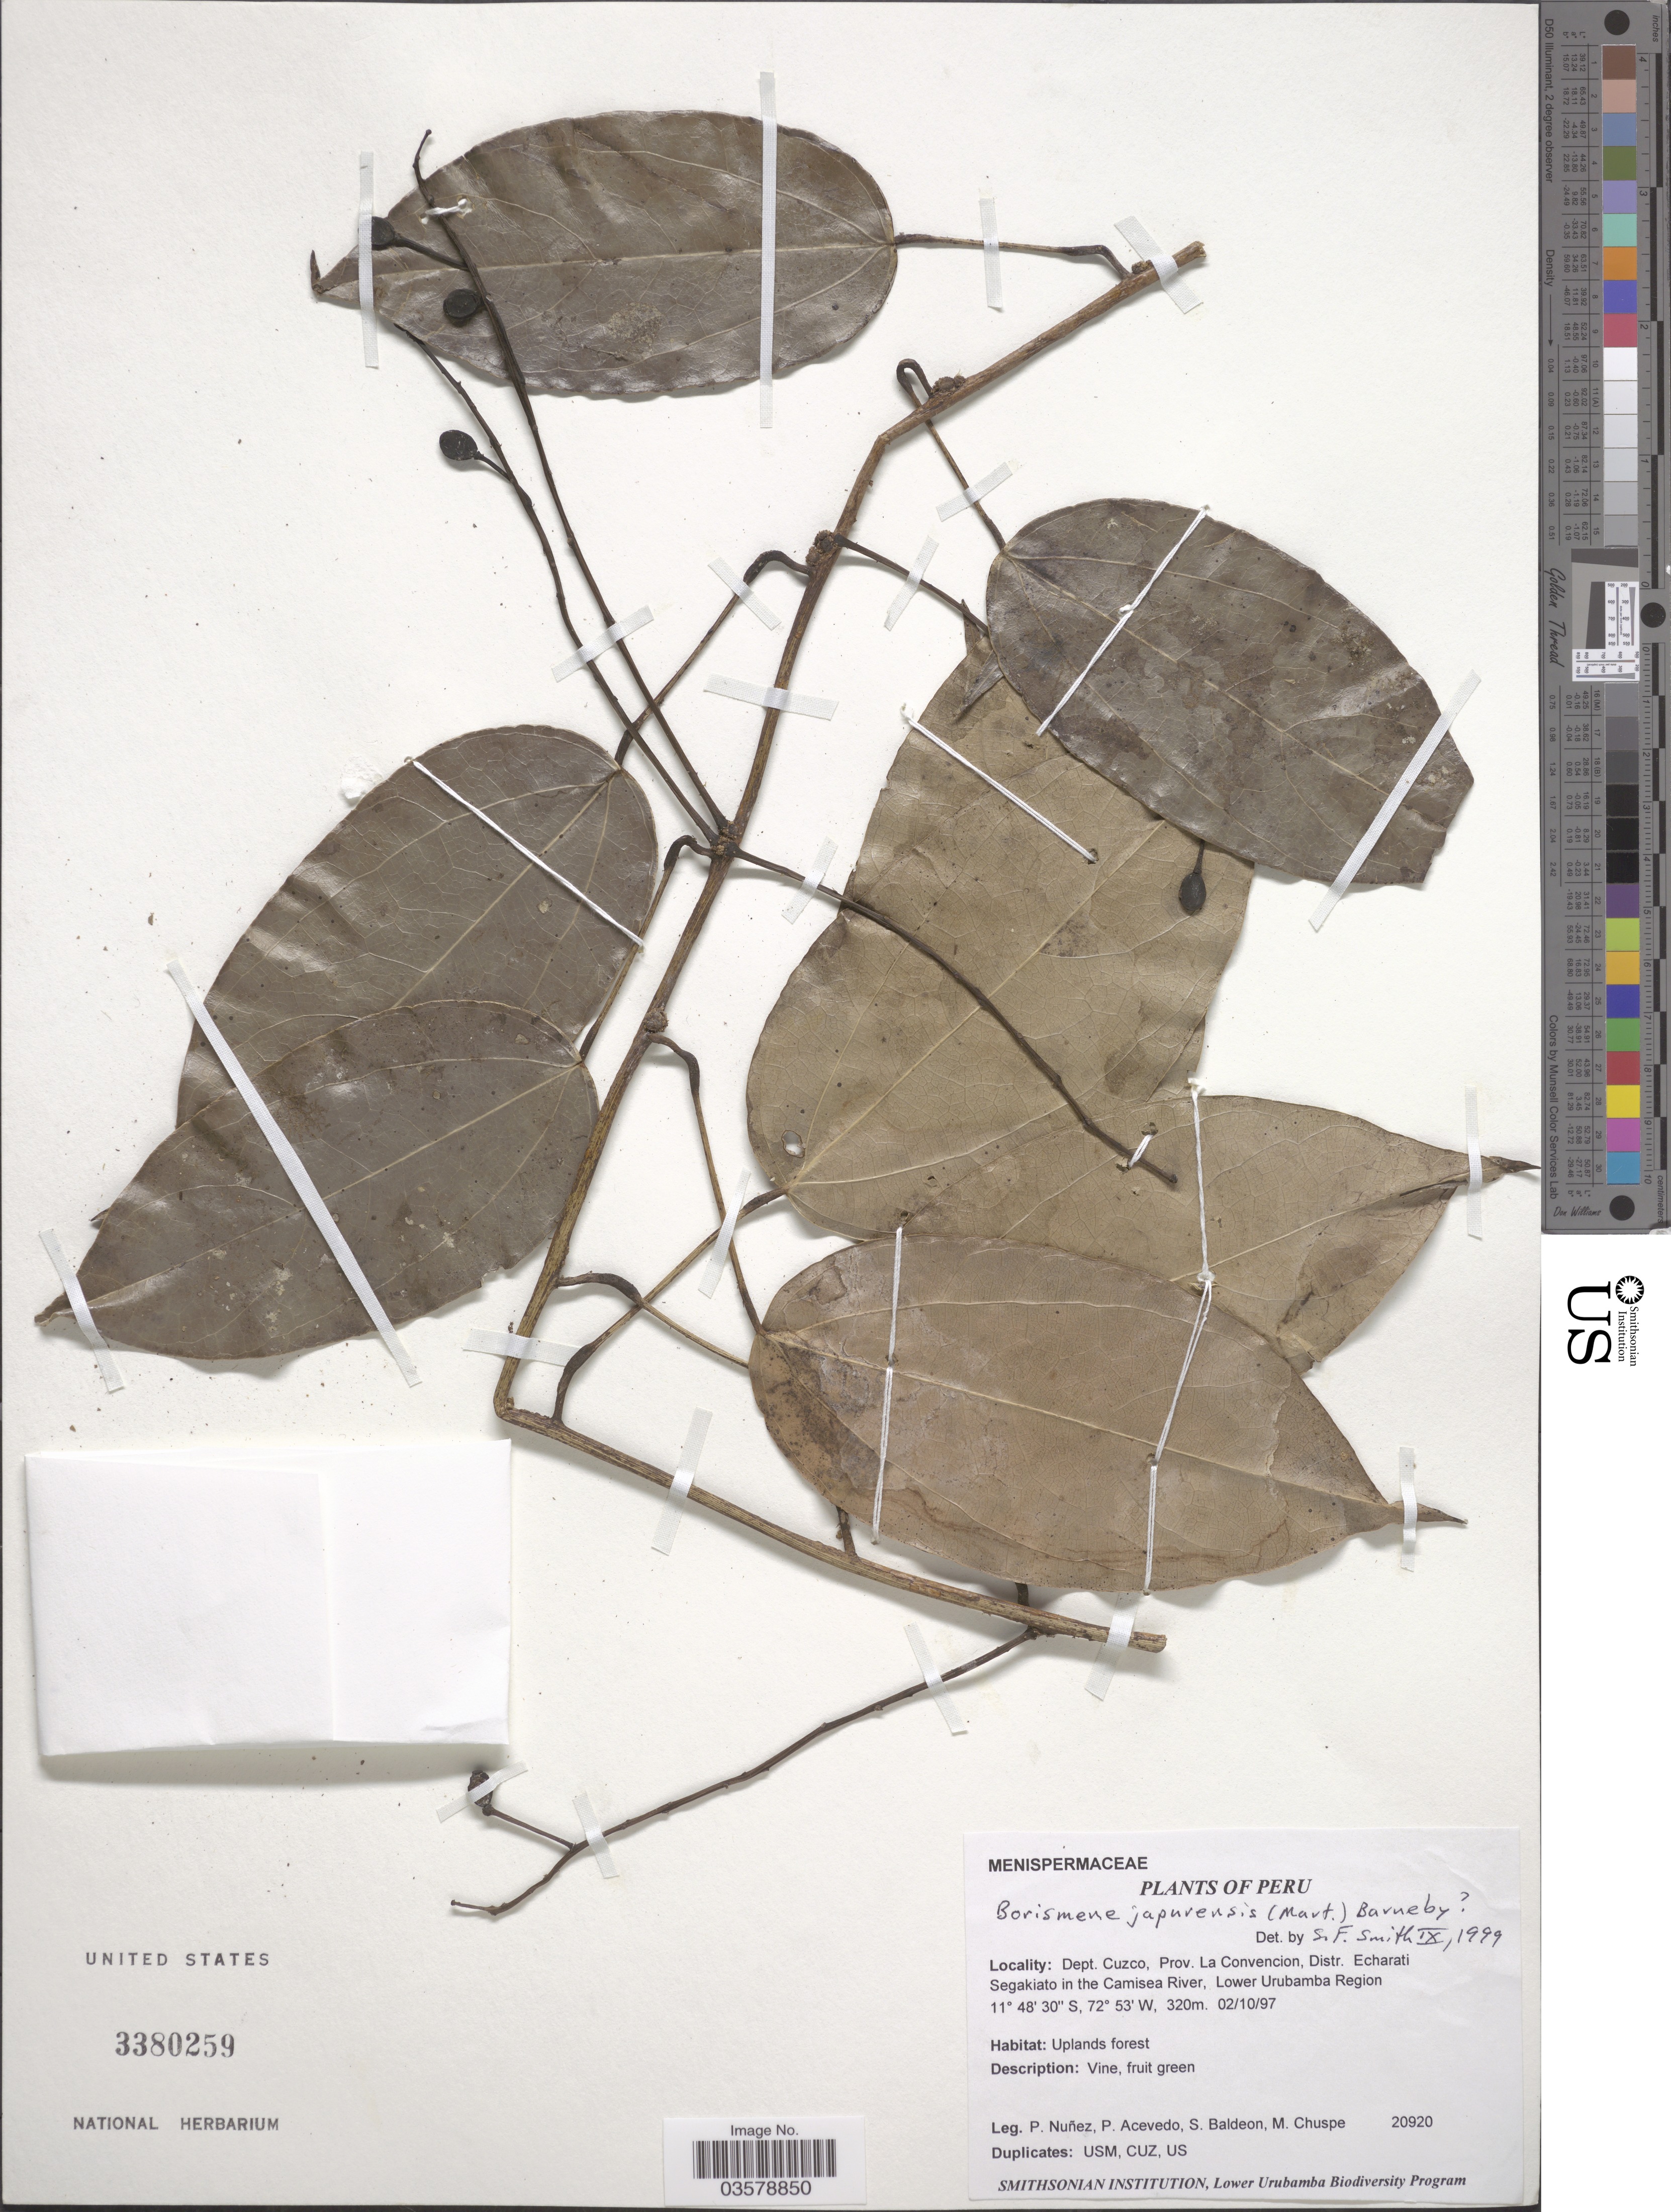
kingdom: Plantae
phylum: Tracheophyta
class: Magnoliopsida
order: Ranunculales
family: Menispermaceae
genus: Borismene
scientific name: Borismene japurensis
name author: (Mart.) Barneby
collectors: P. Nuñez V., P. Acevedo-Rodr., S. Baldeon & M. Chuspe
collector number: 20920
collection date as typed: Transcribed d/m/y: 2/10/97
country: Peru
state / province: Cusco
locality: Dept. Cuzco, Prov. La Convencion, Distr. Echarati Segakiato in the Camisea River, Lower Urubamba Region.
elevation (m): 320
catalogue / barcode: US 3380259